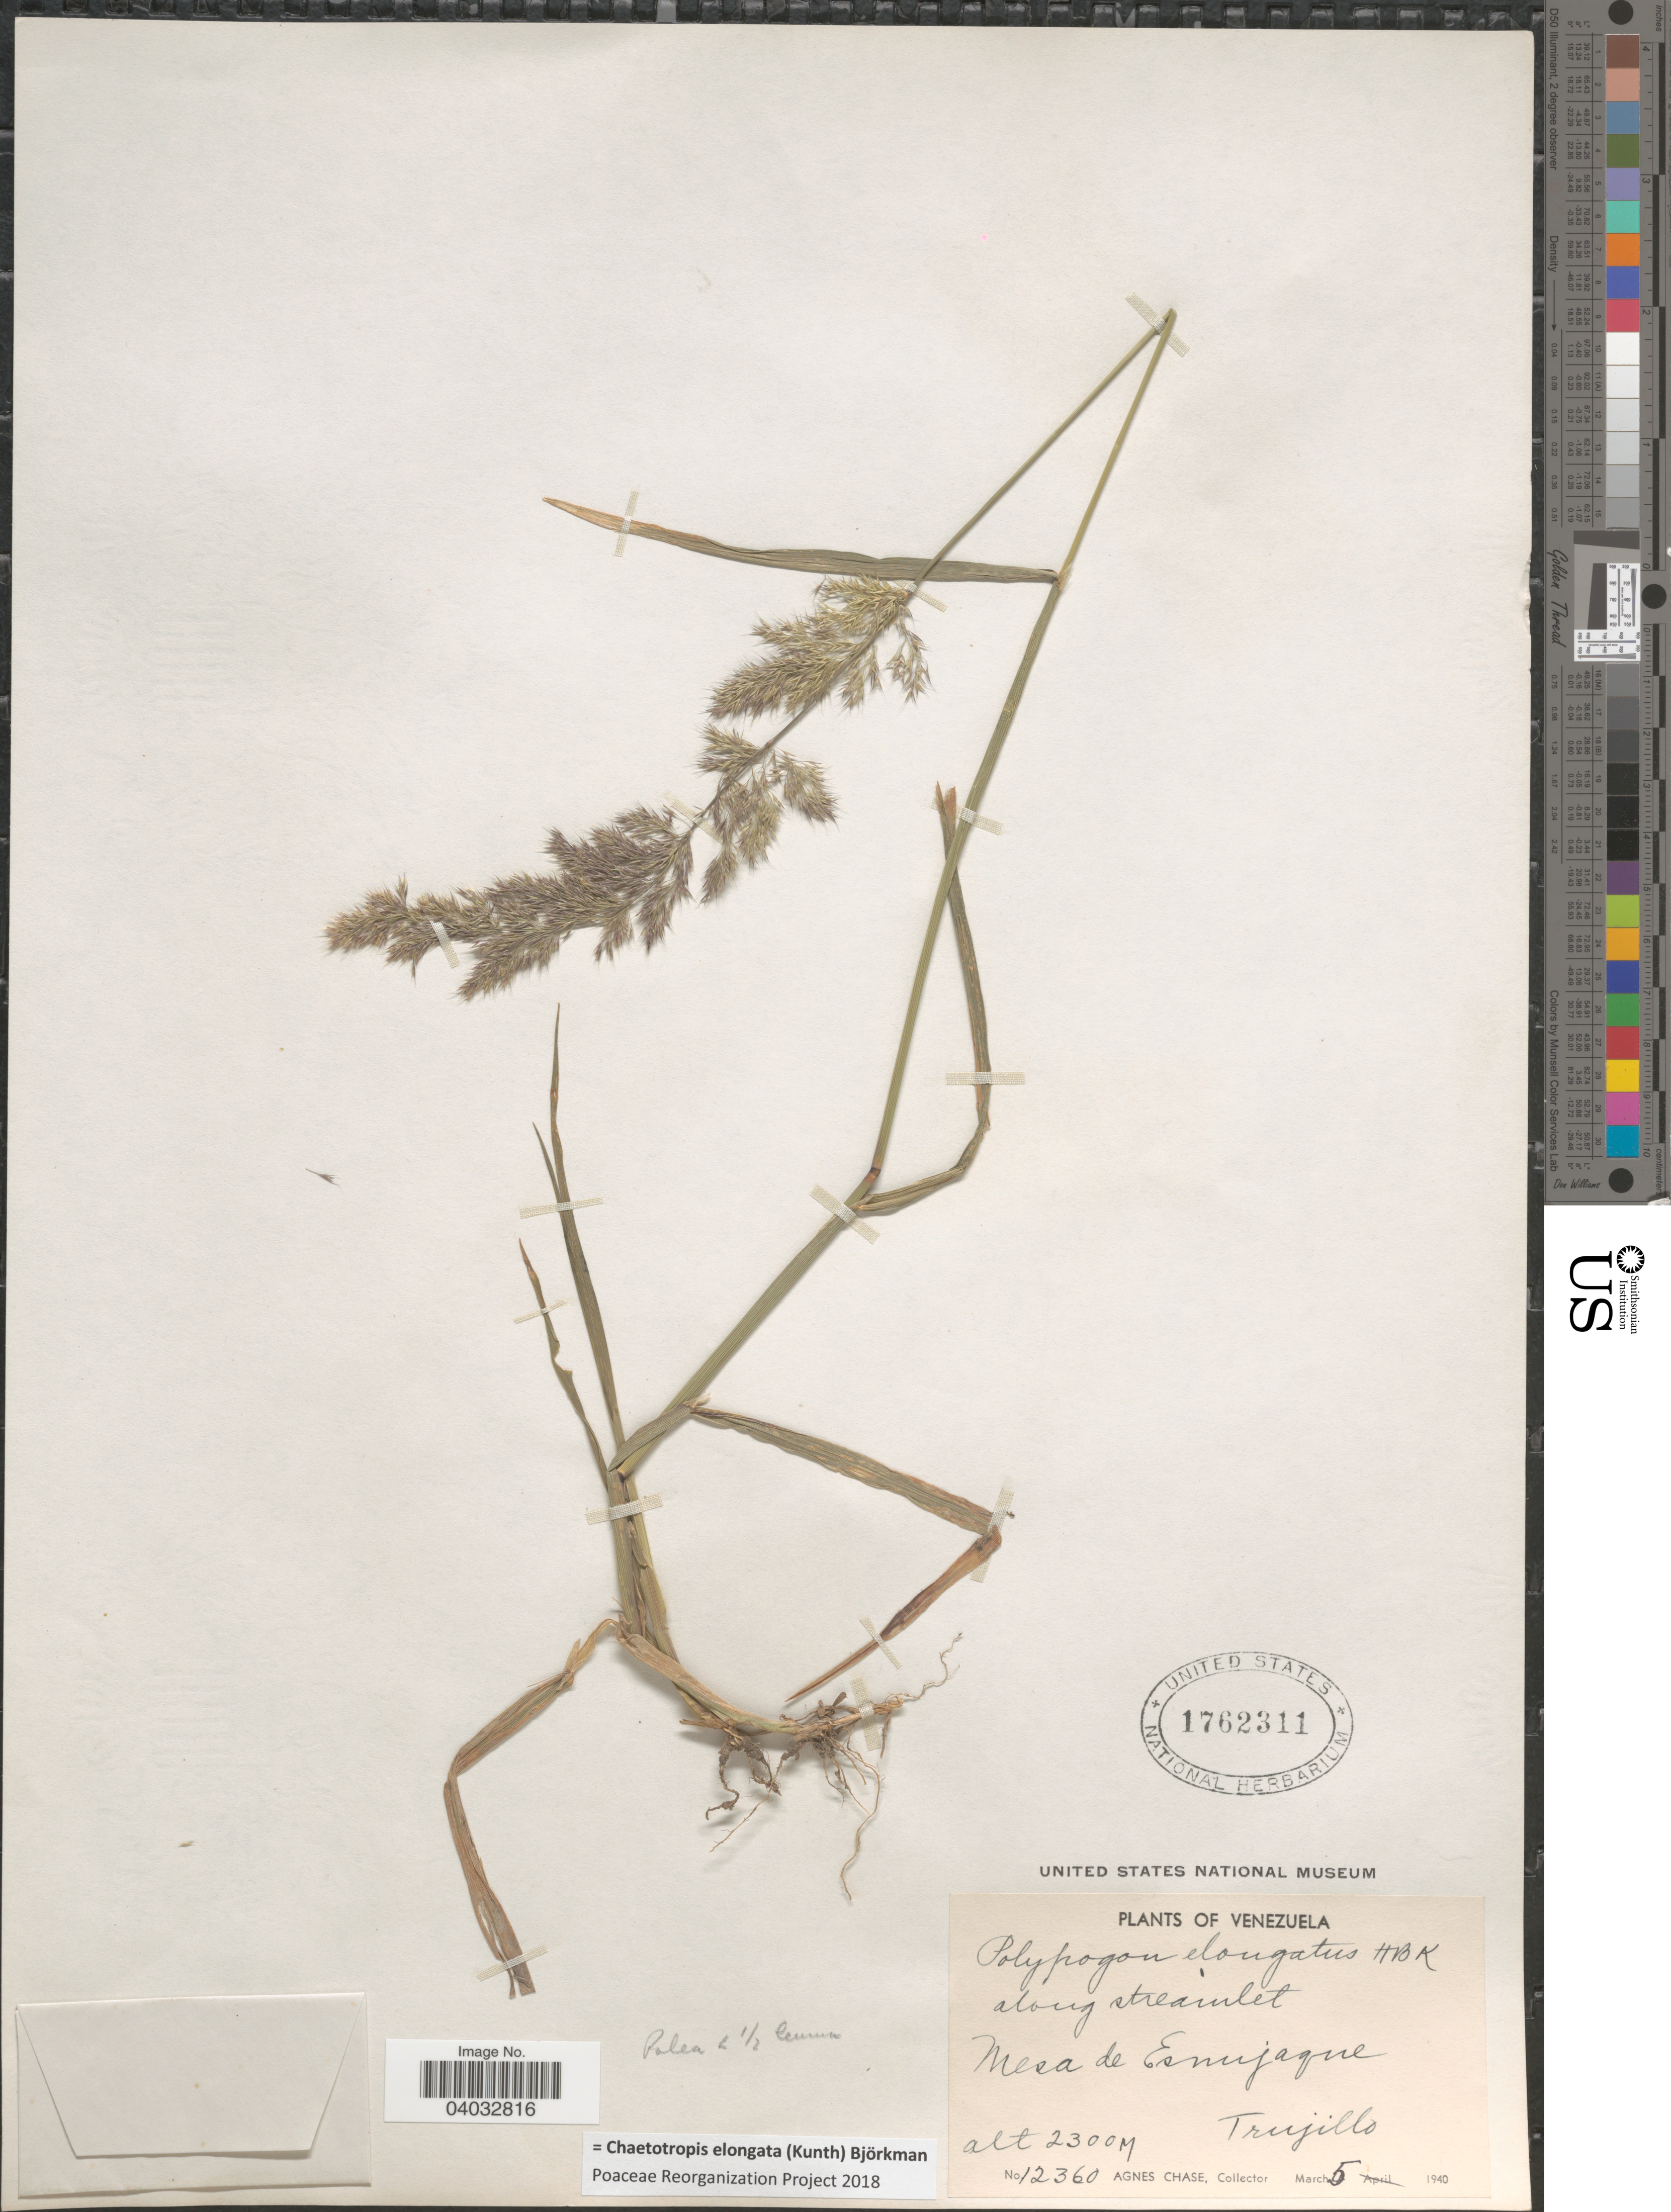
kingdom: Plantae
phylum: Tracheophyta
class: Liliopsida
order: Poales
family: Poaceae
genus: Chaetotropis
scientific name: Chaetotropis elongata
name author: (Kunth) Björkman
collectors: A. Chase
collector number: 12360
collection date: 1940-03-05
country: Venezuela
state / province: Trujillo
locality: Along streamlet. Mesa de Esnujaque.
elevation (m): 2300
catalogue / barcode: US 1762311